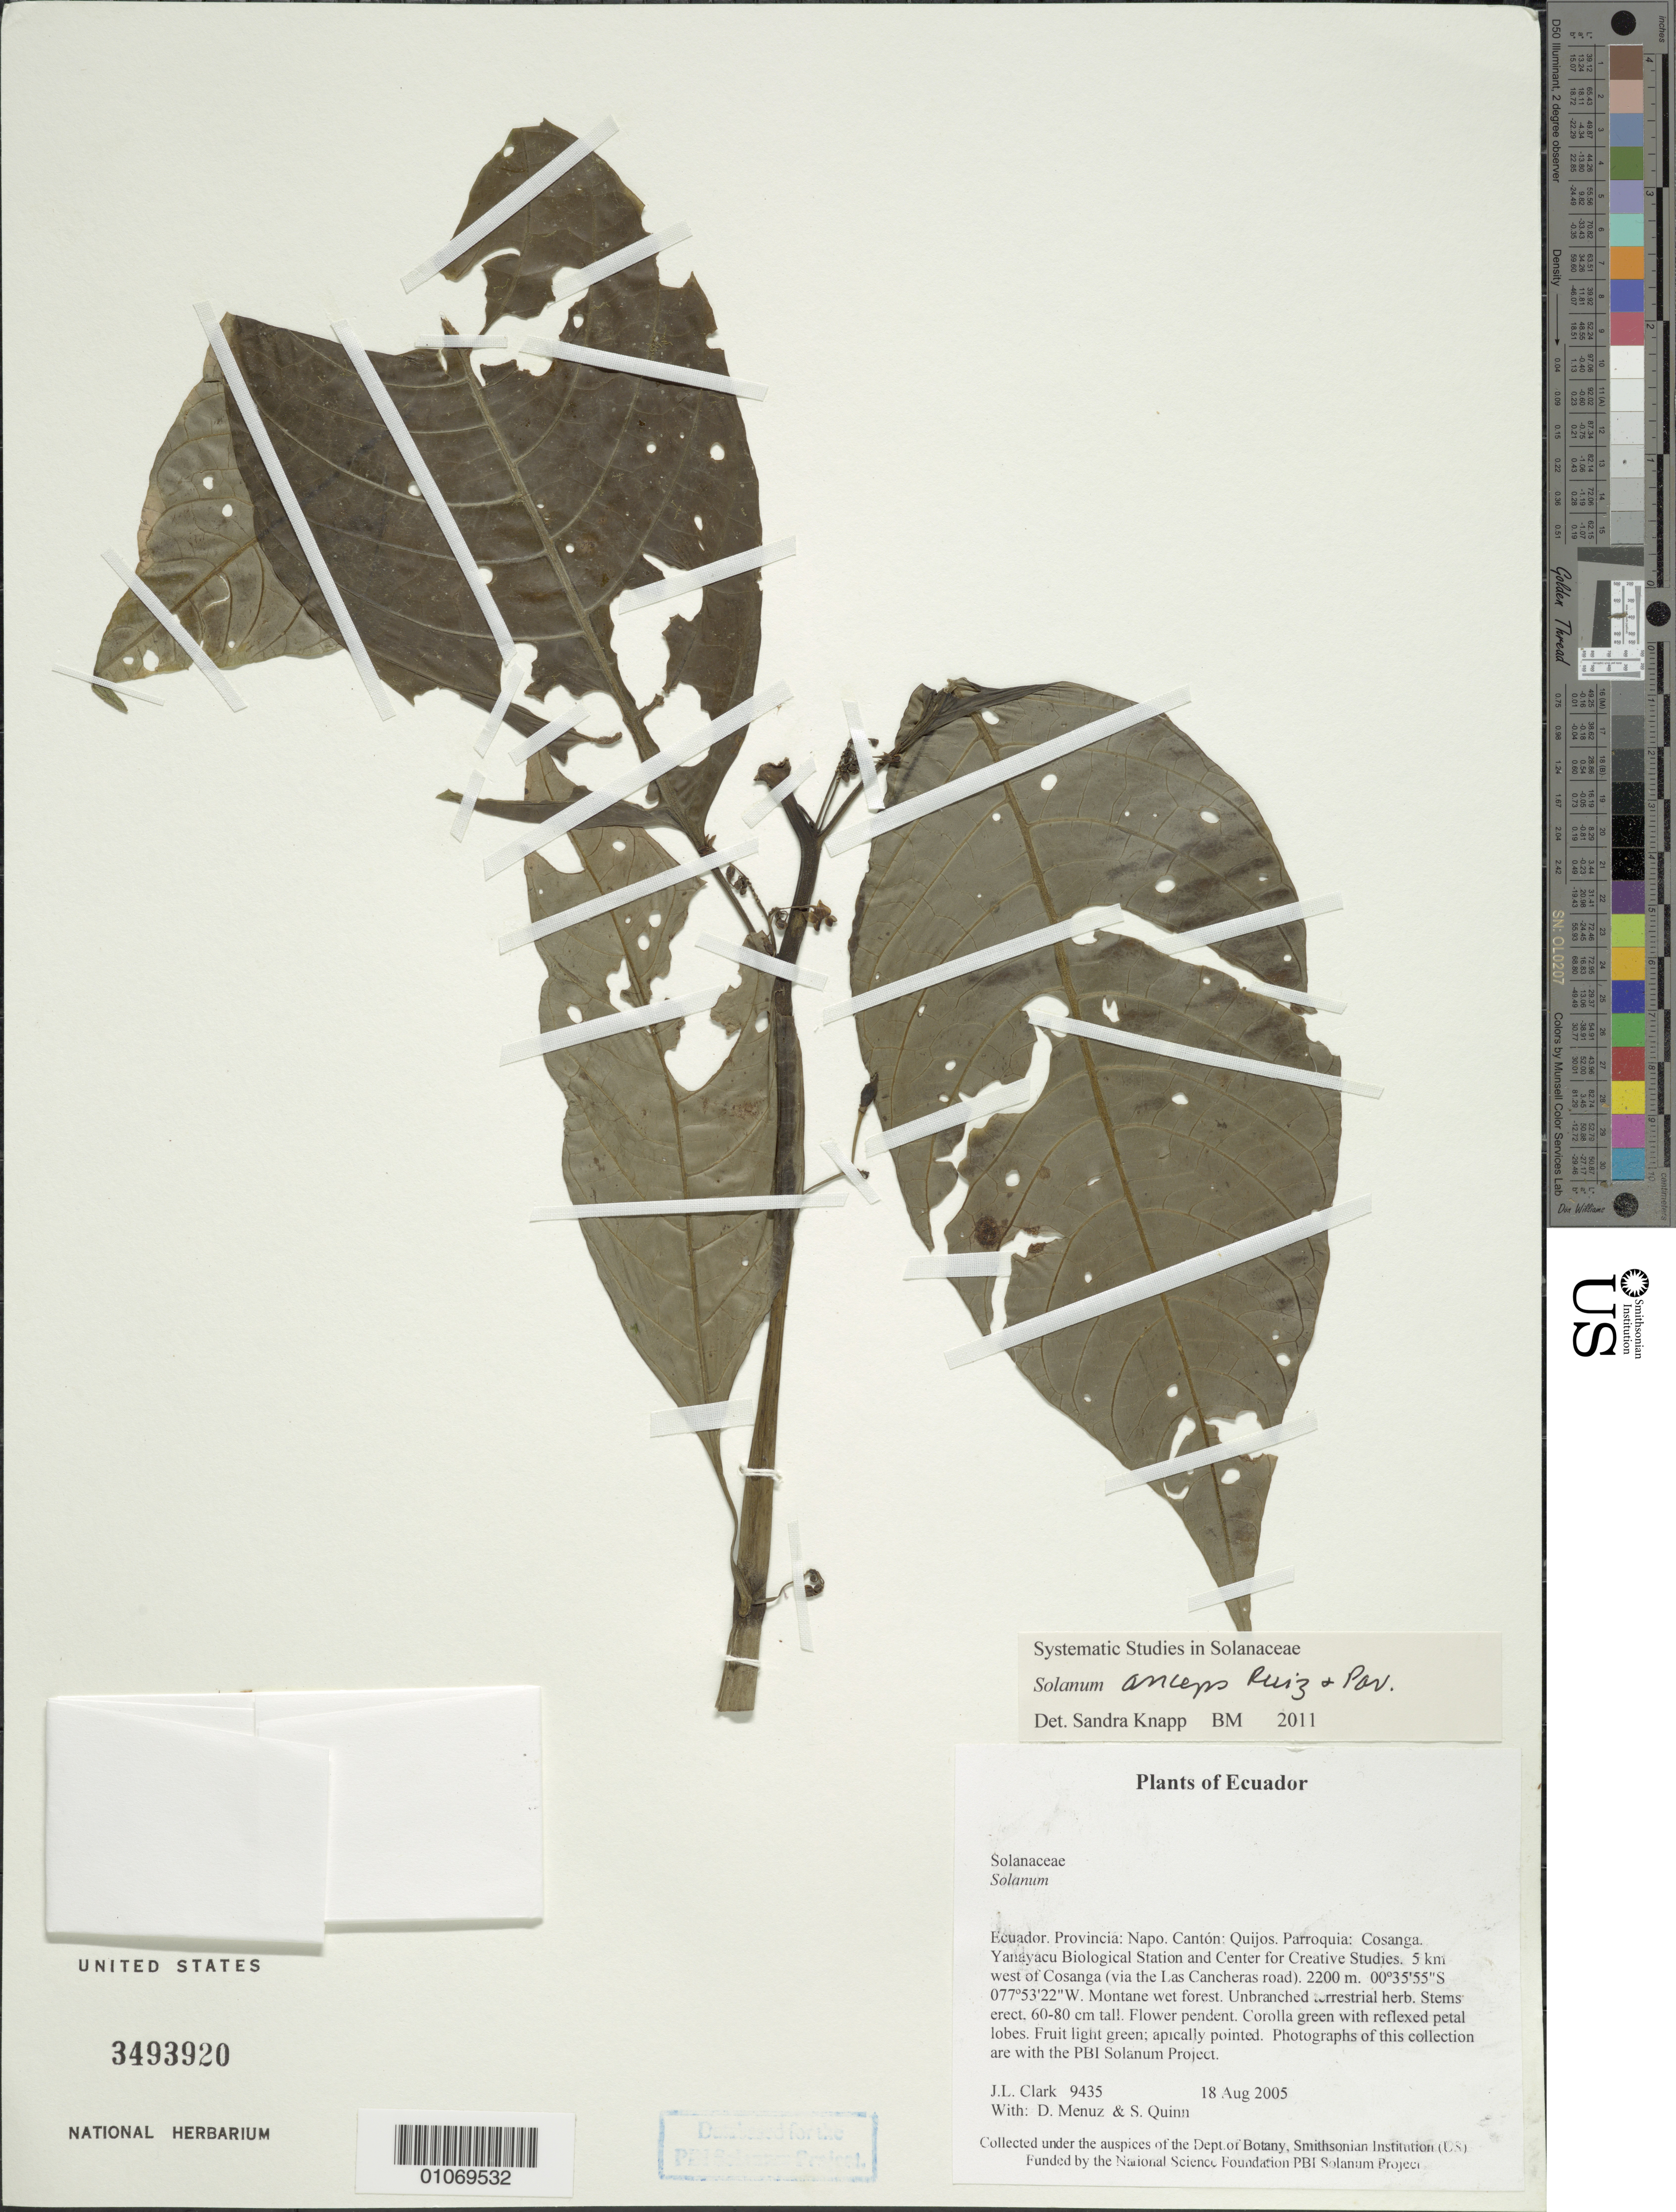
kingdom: Plantae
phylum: Tracheophyta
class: Magnoliopsida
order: Solanales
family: Solanaceae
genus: Solanum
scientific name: Solanum anceps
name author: Ruiz & Pav.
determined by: Knapp, S. D.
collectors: J. L. Clark, D. Menuz & S. Quinn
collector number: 9435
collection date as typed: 18 Aug 2005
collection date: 2005-08-18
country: Ecuador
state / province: Napo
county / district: Quijos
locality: Yanayacu Biological Station and Center for Creative studies. 5 km west of Cosanga (via the Las Cancheras road).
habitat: Montane wet forest.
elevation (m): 2200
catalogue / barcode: US 3493920